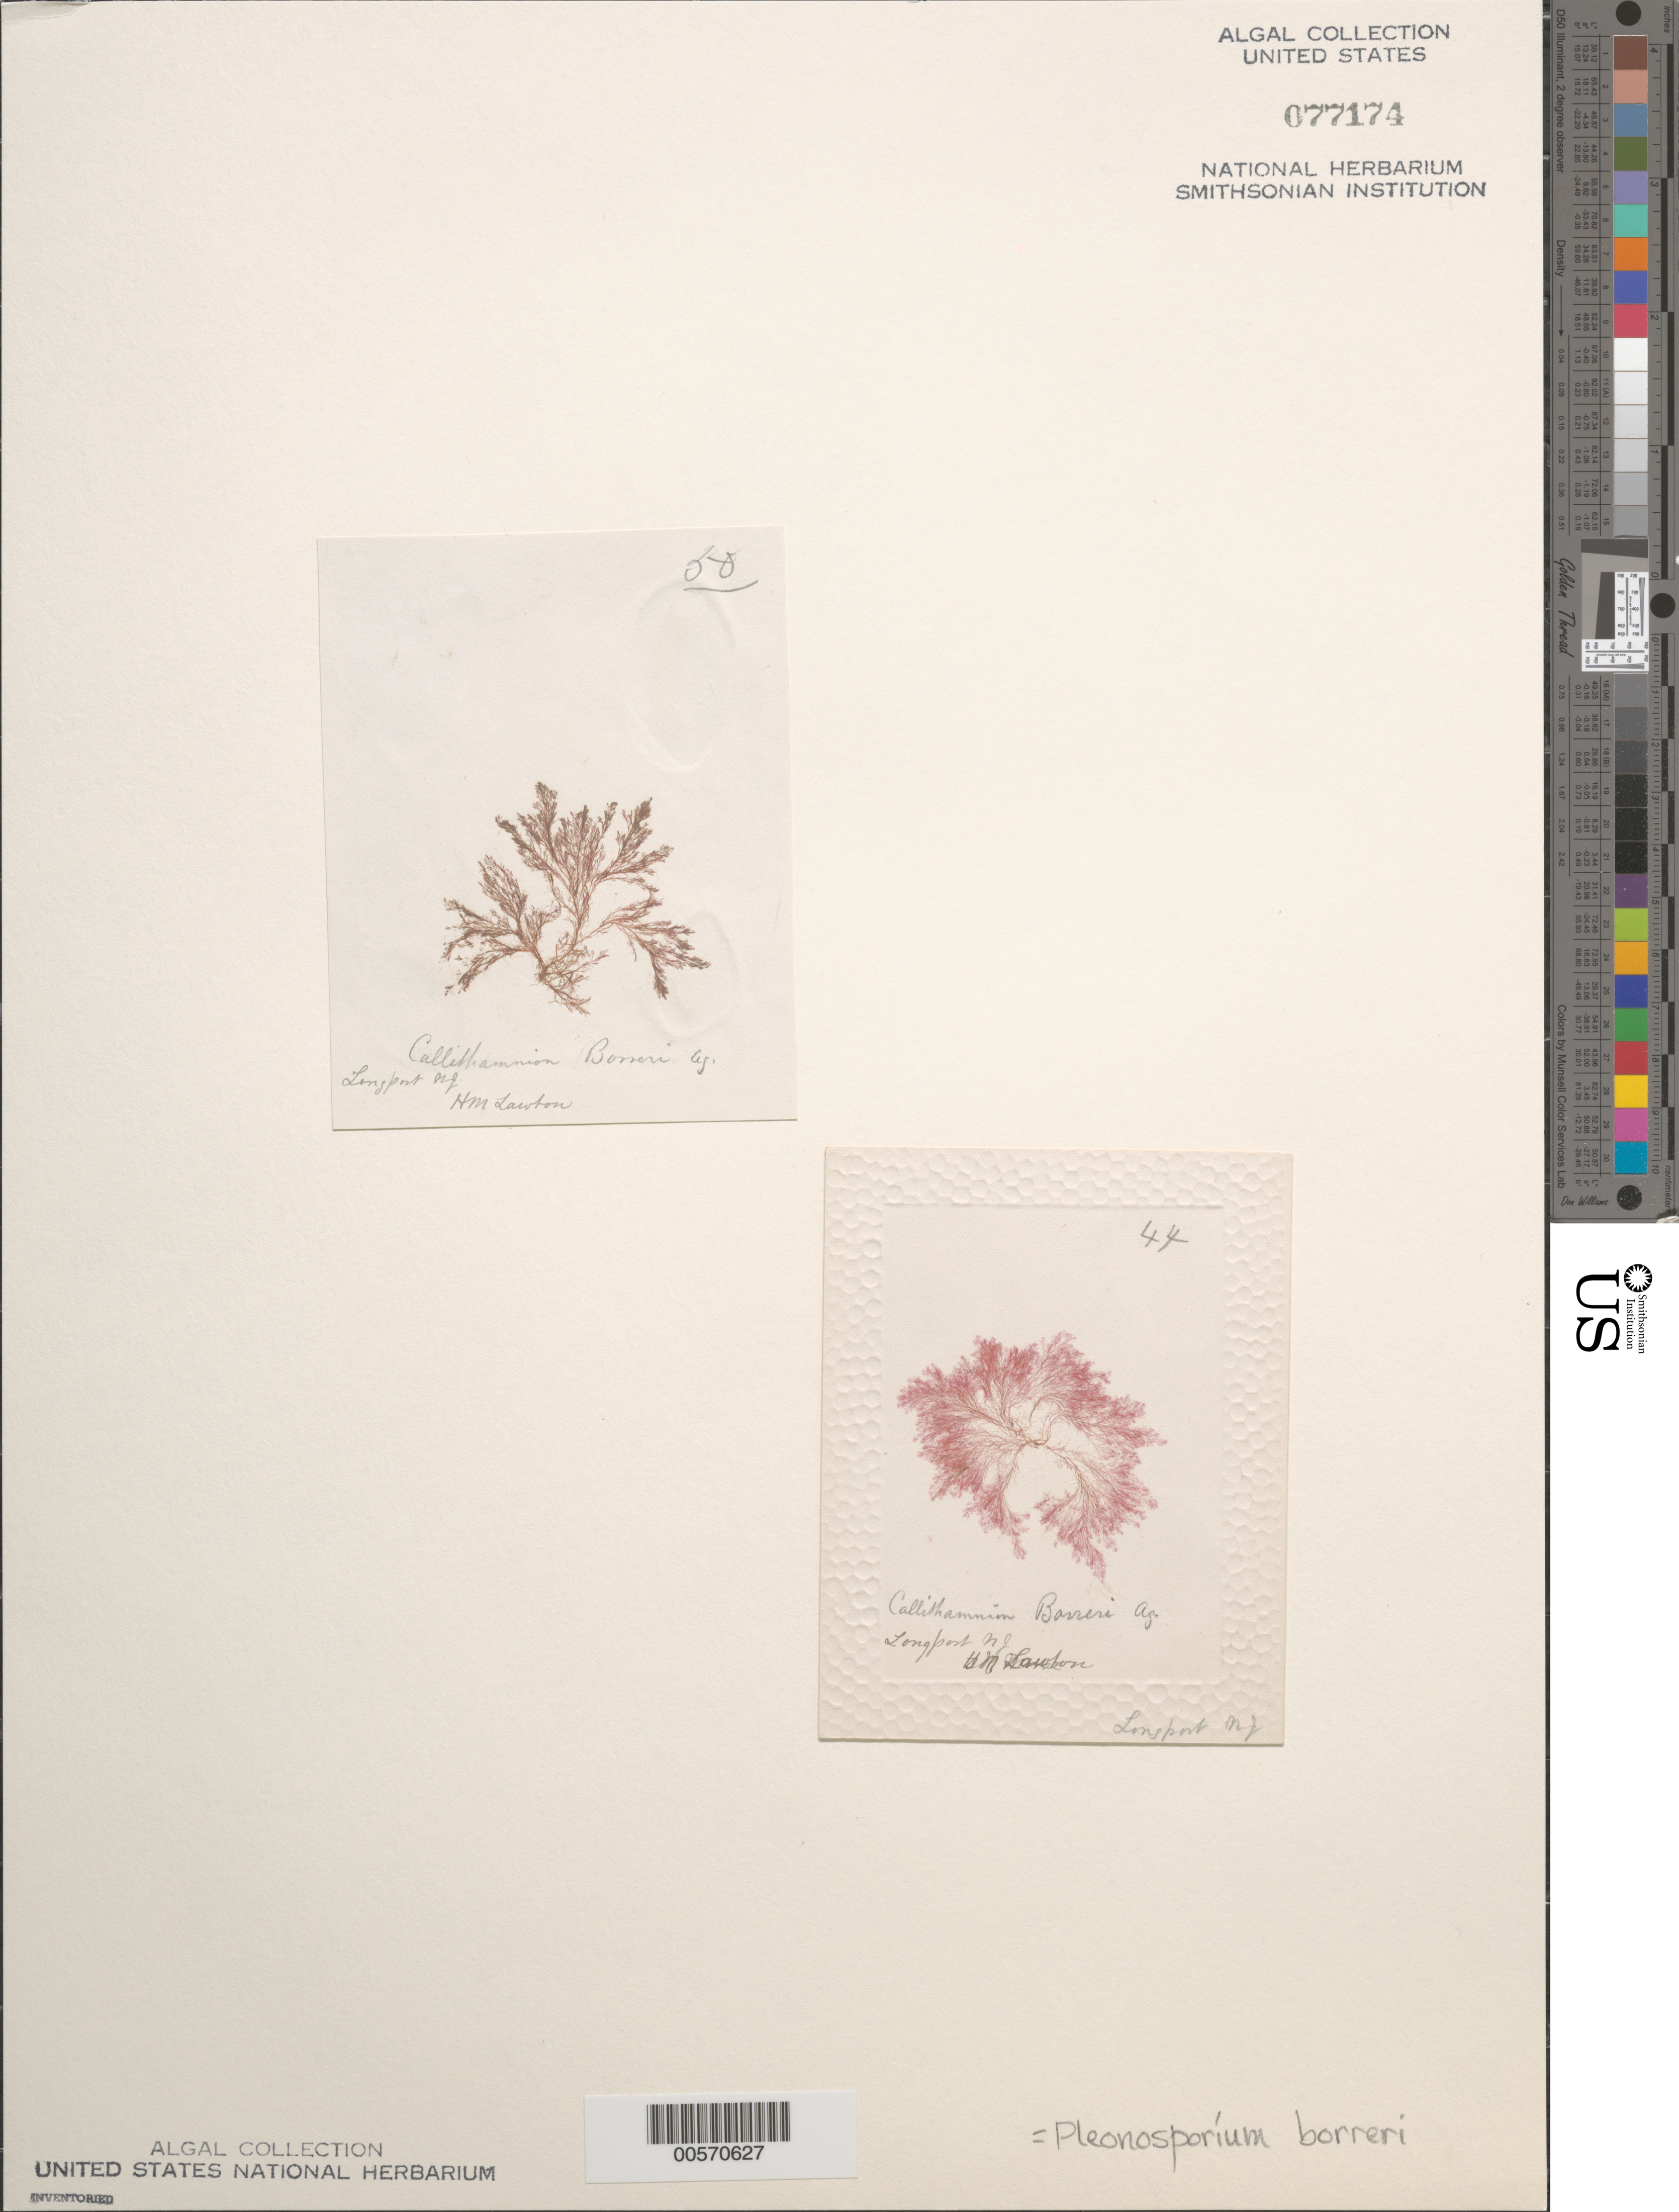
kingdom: Plantae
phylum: Rhodophyta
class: Florideophyceae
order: Ceramiales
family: Wrangeliaceae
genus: Pleonosporium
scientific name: Pleonosporium borreri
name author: (Sm.) Näg.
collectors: H. Lawton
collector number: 44 & 50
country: United States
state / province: New Jersey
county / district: Atlantic County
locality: Longport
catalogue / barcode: US 77174